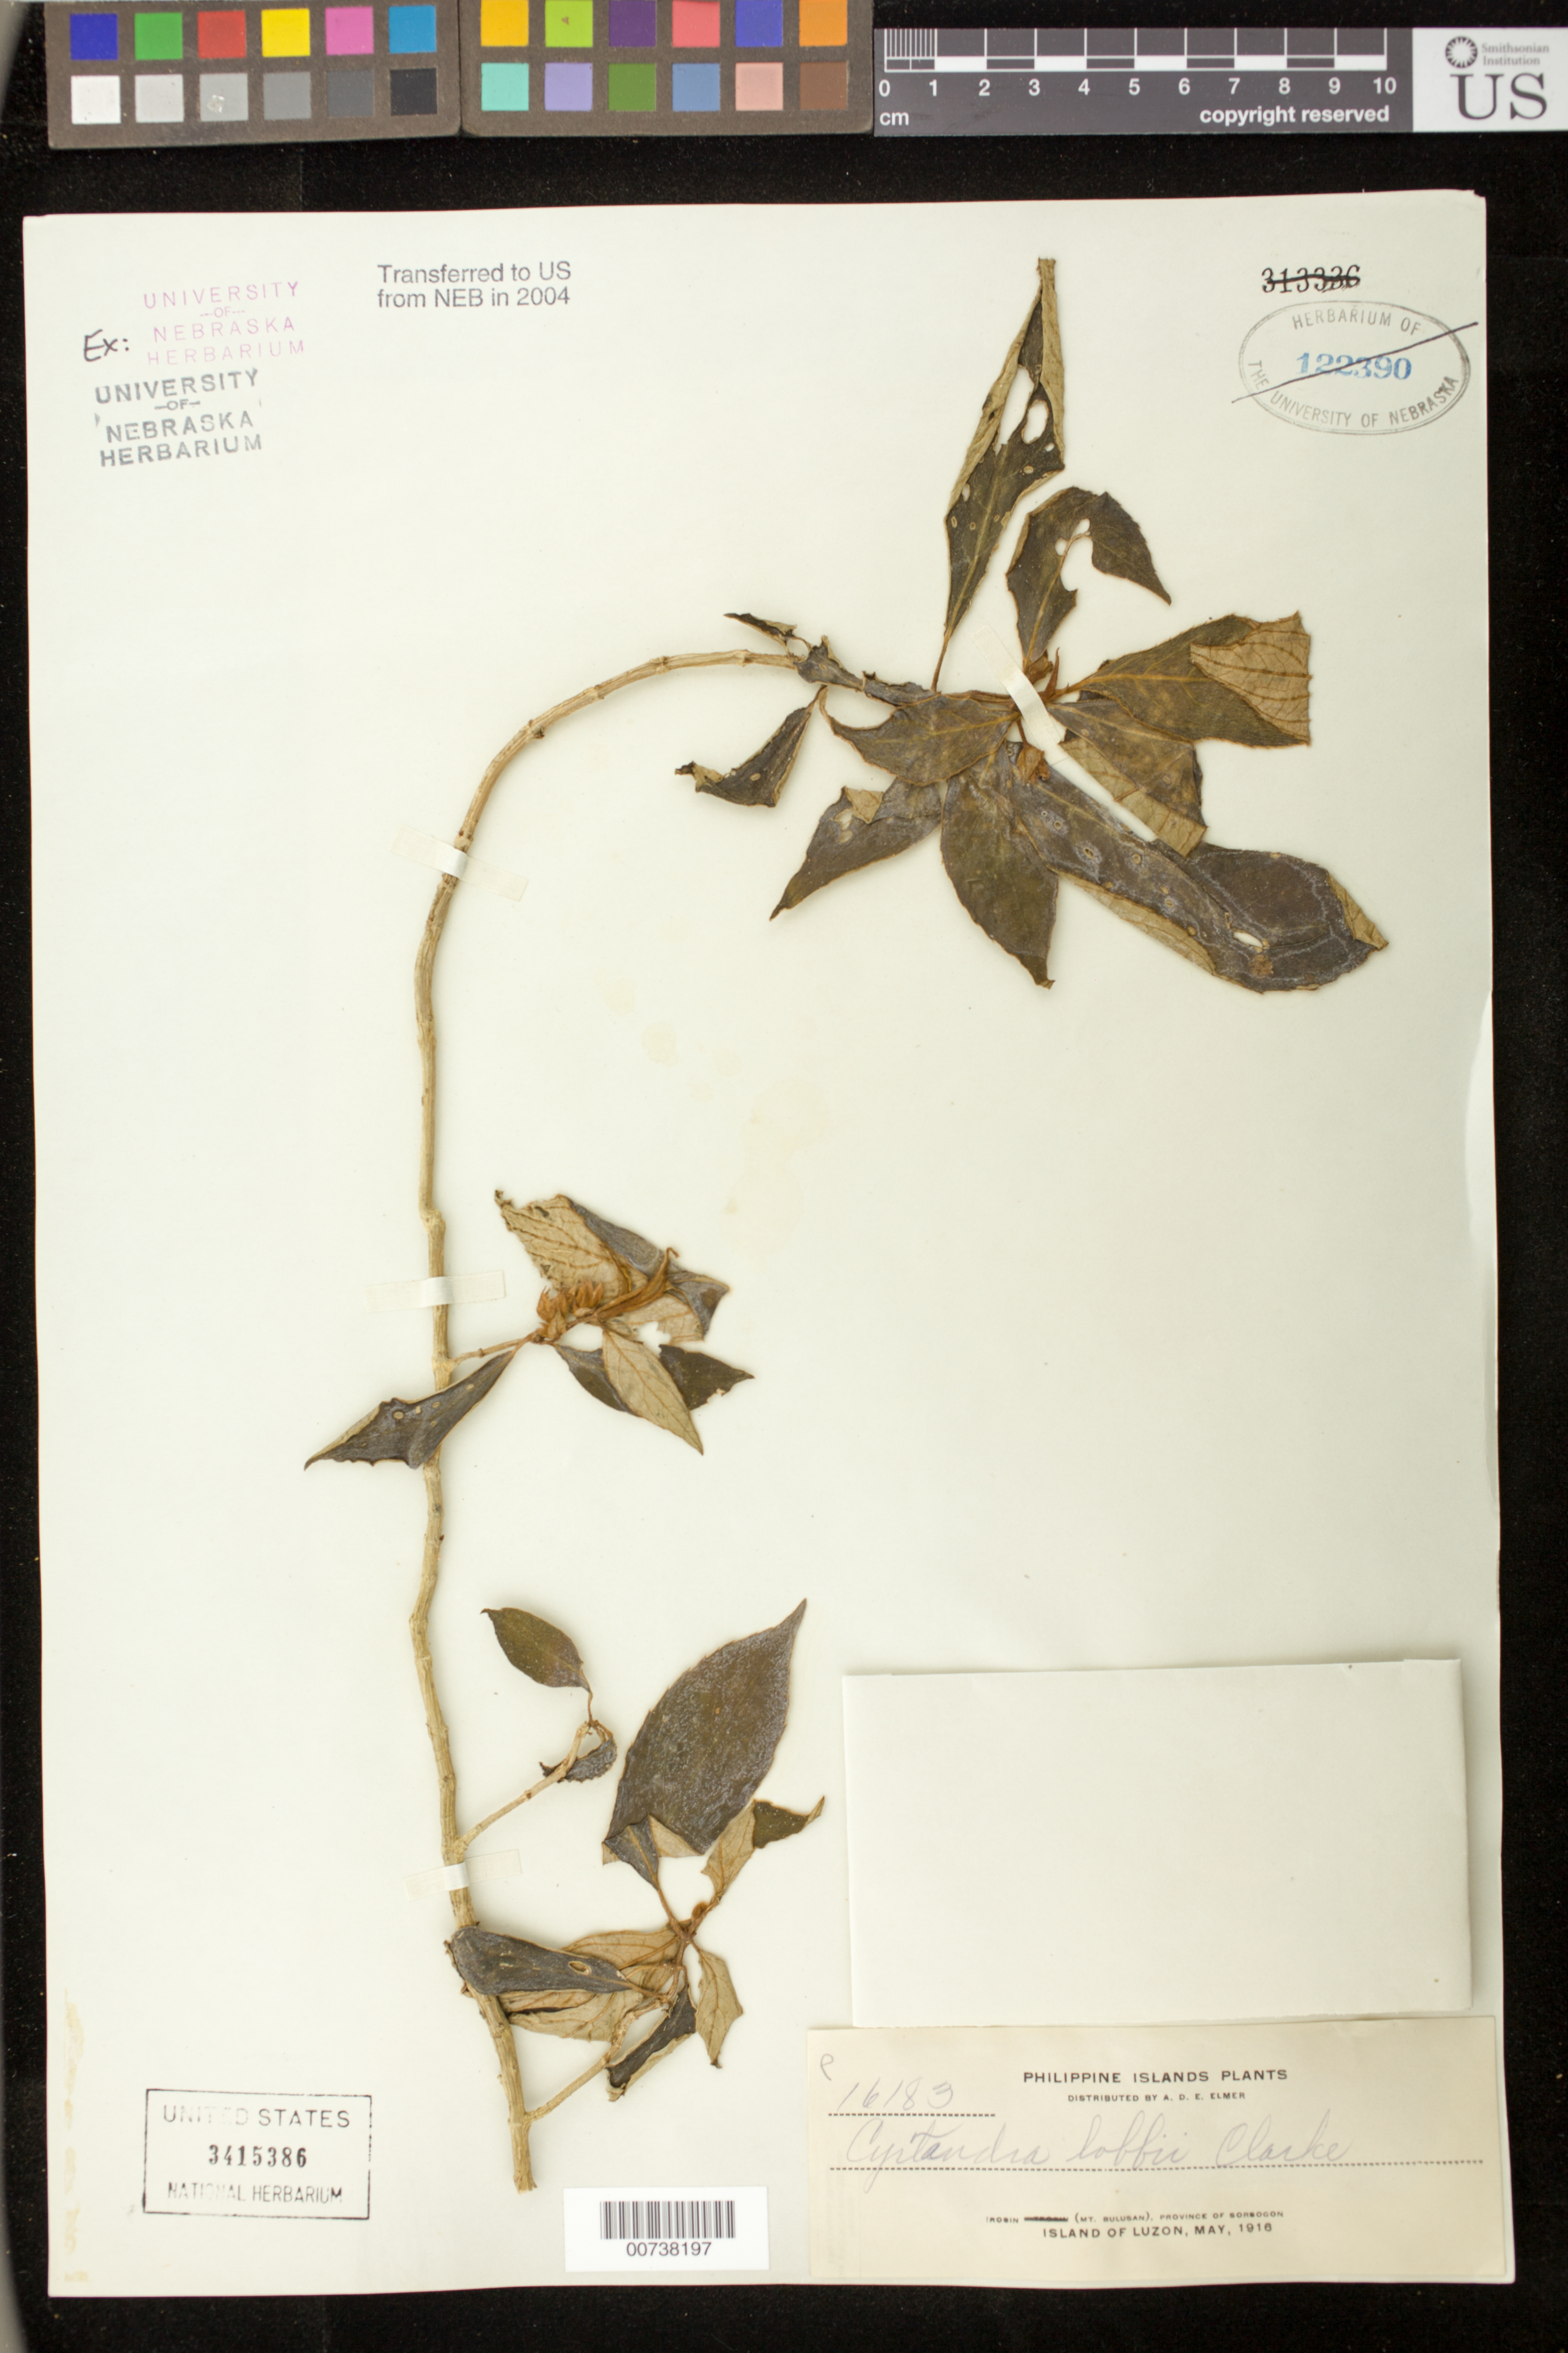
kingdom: Plantae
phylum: Tracheophyta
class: Magnoliopsida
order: Lamiales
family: Gesneriaceae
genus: Cyrtandra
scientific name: Cyrtandra lobbii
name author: C.B. Clarke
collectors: A. D. E. Elmer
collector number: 16183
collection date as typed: May 1916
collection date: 1916-05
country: Philippines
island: Luzon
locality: Irosin (Mt. Bulusan), Province of Sorsogon, Island of Luzon.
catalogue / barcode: US 3415386